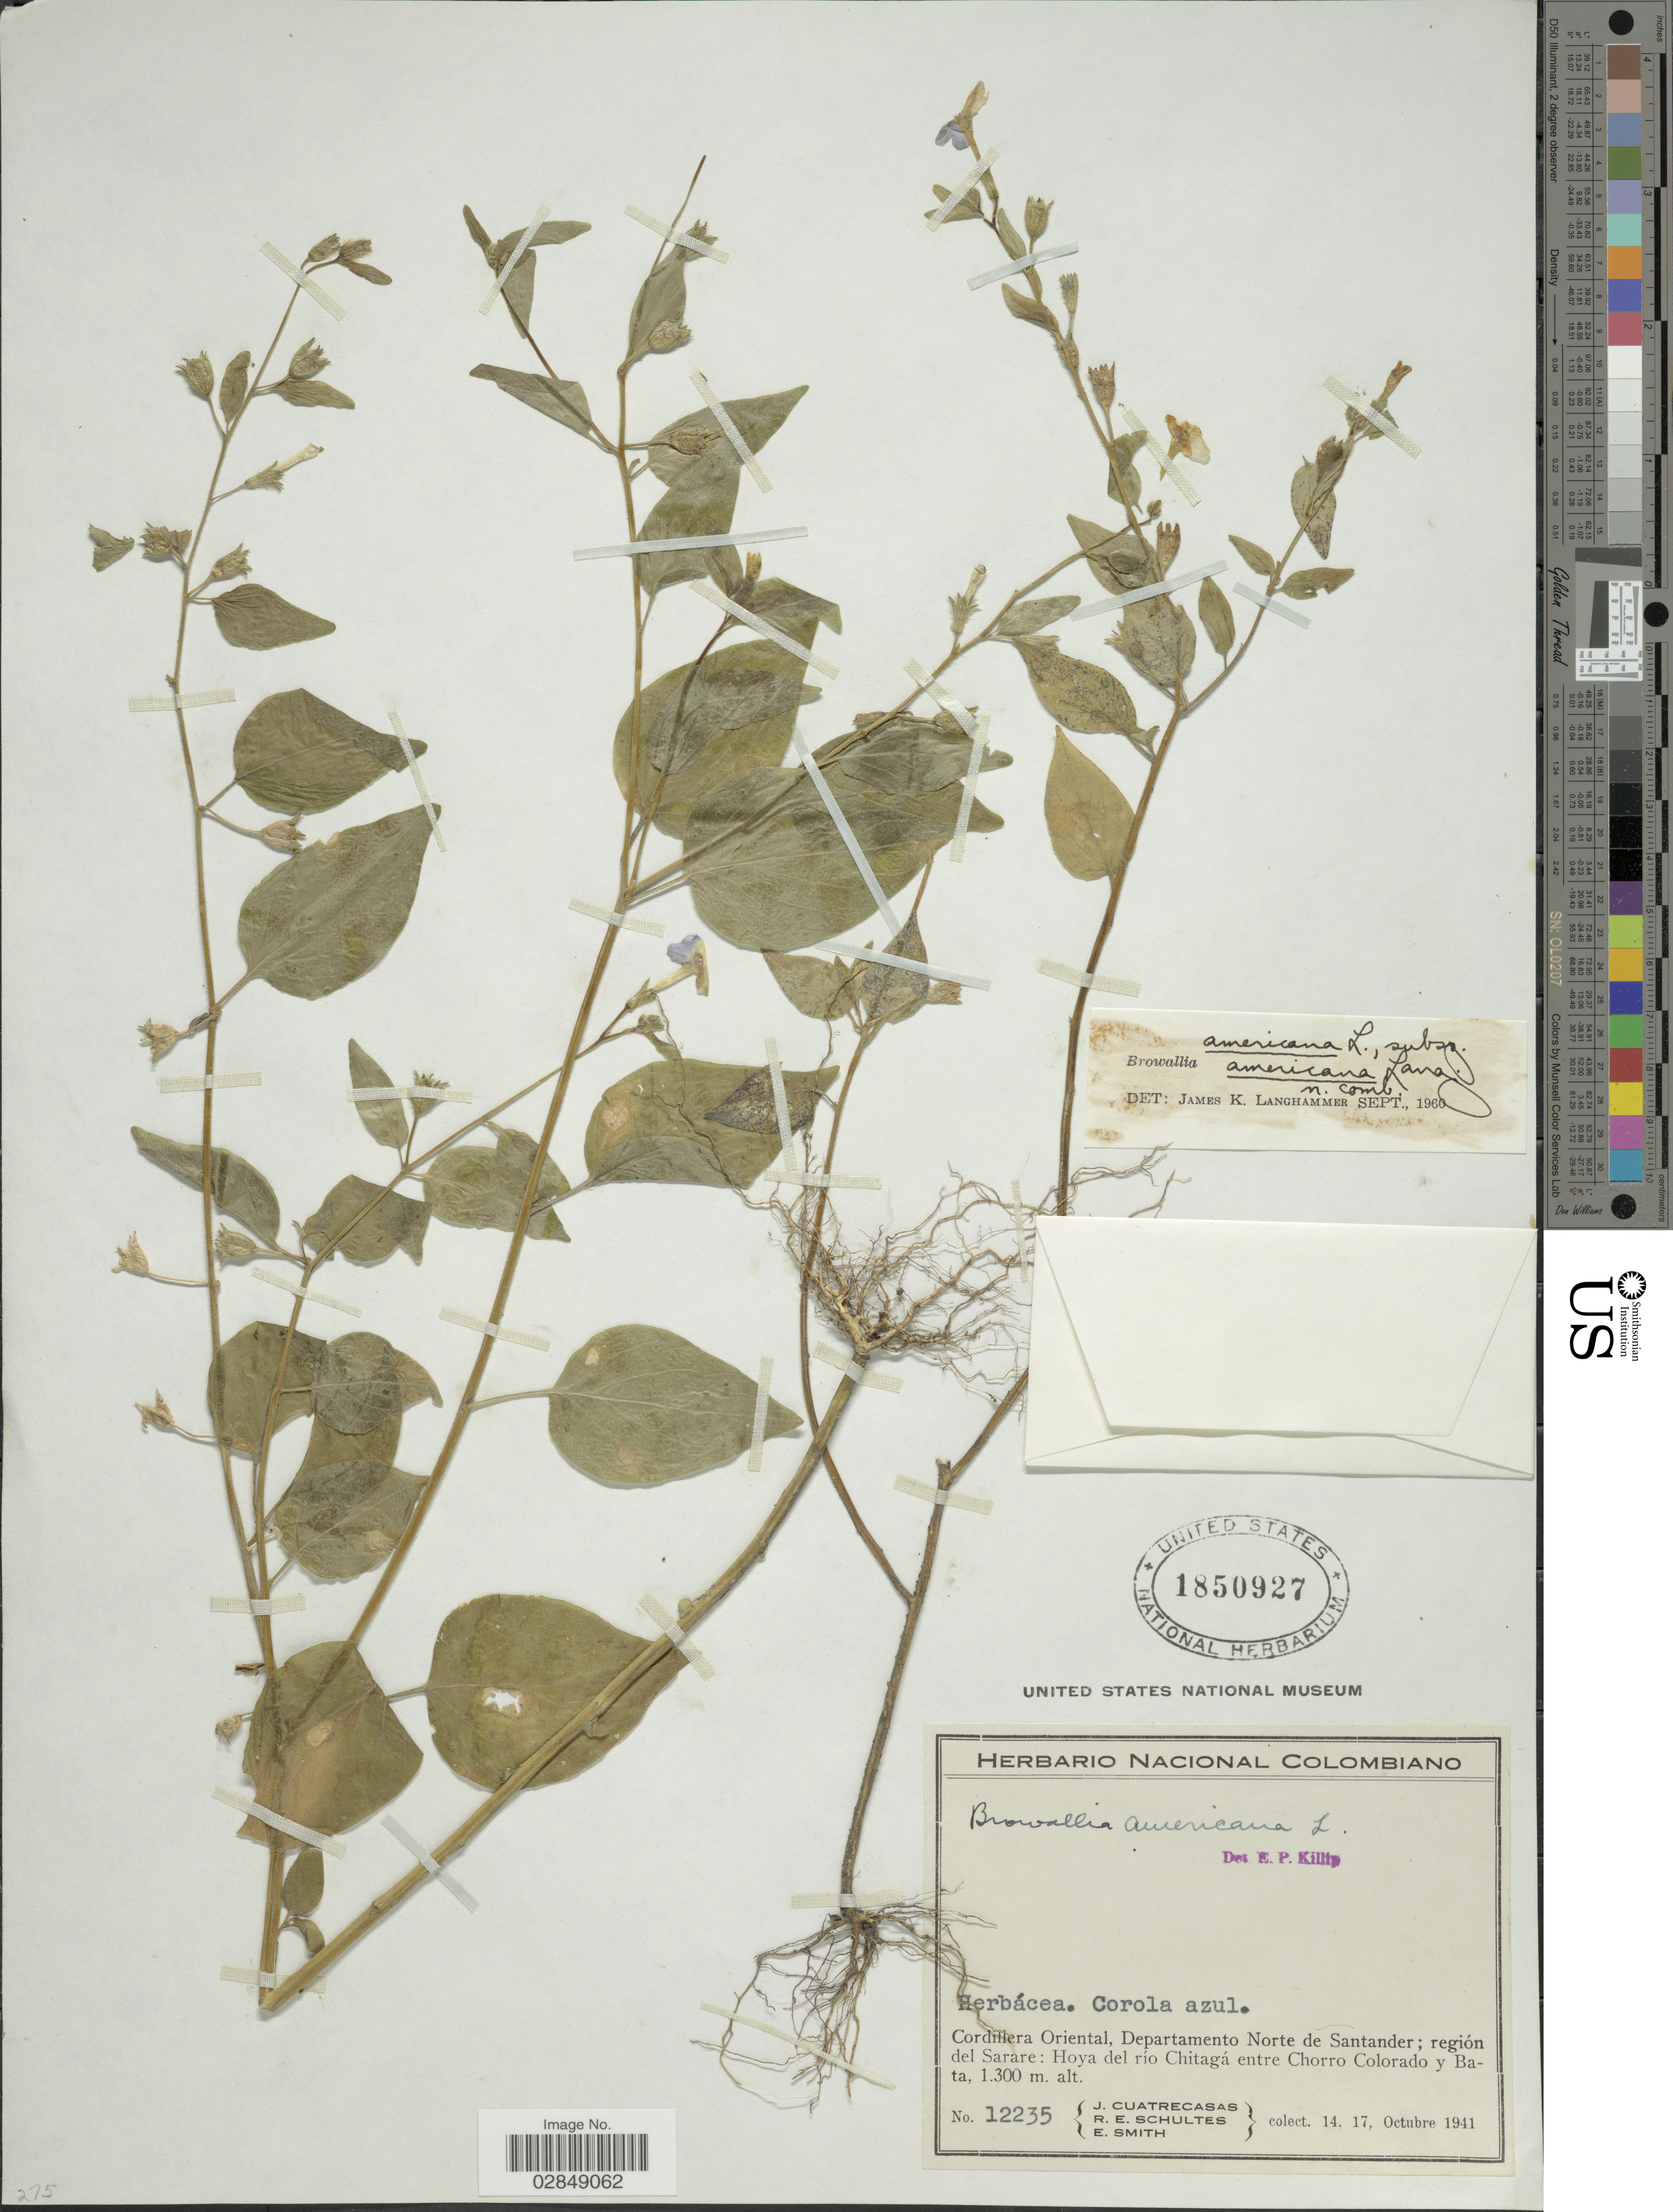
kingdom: Plantae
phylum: Tracheophyta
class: Magnoliopsida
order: Solanales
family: Solanaceae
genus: Browallia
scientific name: Browallia americana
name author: L.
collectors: J. Cuatrecasas, R. E. Schultes & E. Smith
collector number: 12235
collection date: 1941-10-14/1941-10-17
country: Colombia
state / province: Norte de Santander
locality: Cordillera Oriental, Departamento Norte de Santander; región del Sarare: Hoya del río Chitagá entre Chorro Colorado y Bata.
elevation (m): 1300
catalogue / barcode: US 1850927